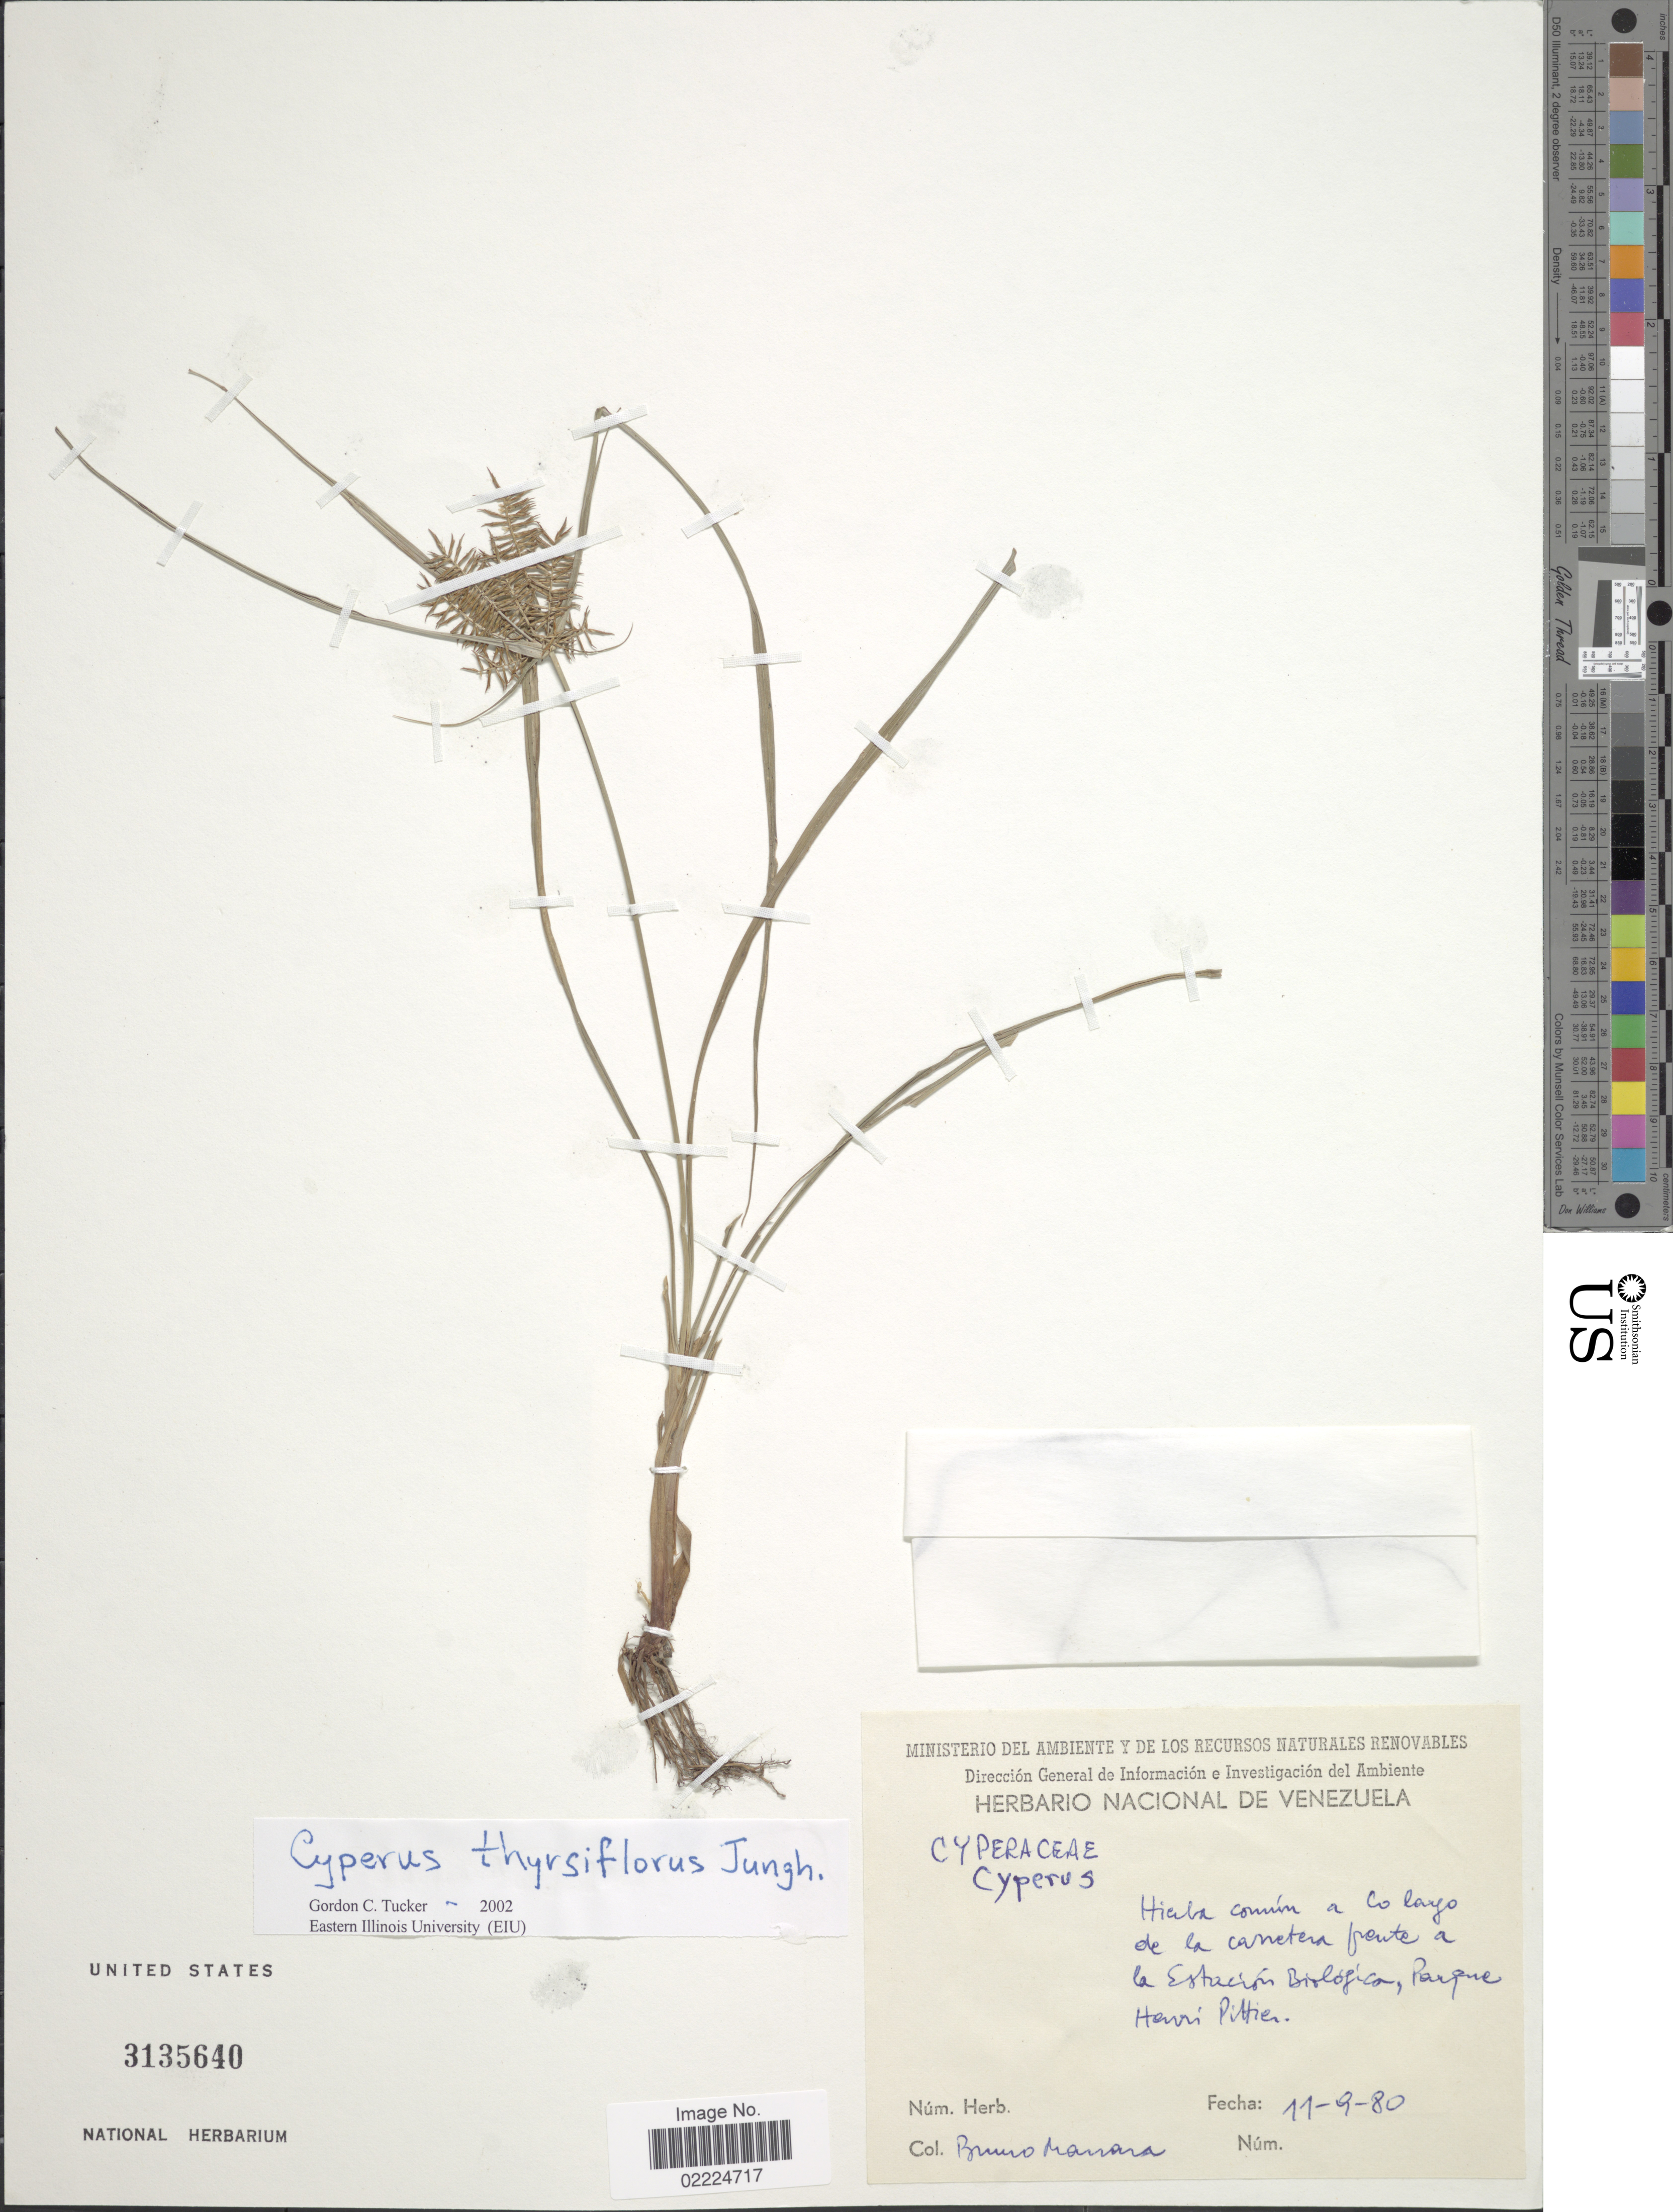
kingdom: Plantae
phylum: Tracheophyta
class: Liliopsida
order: Poales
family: Cyperaceae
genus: Cyperus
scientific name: Cyperus thyrsiflorus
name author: Jungh.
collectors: B. Manara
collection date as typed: Transcribed d/m/y: 11/9/80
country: Venezuela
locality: Hieba comim a Co layo de la carretera frente a la Estacion Biologica, Parque Hanri Pittier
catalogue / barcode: US 3135640